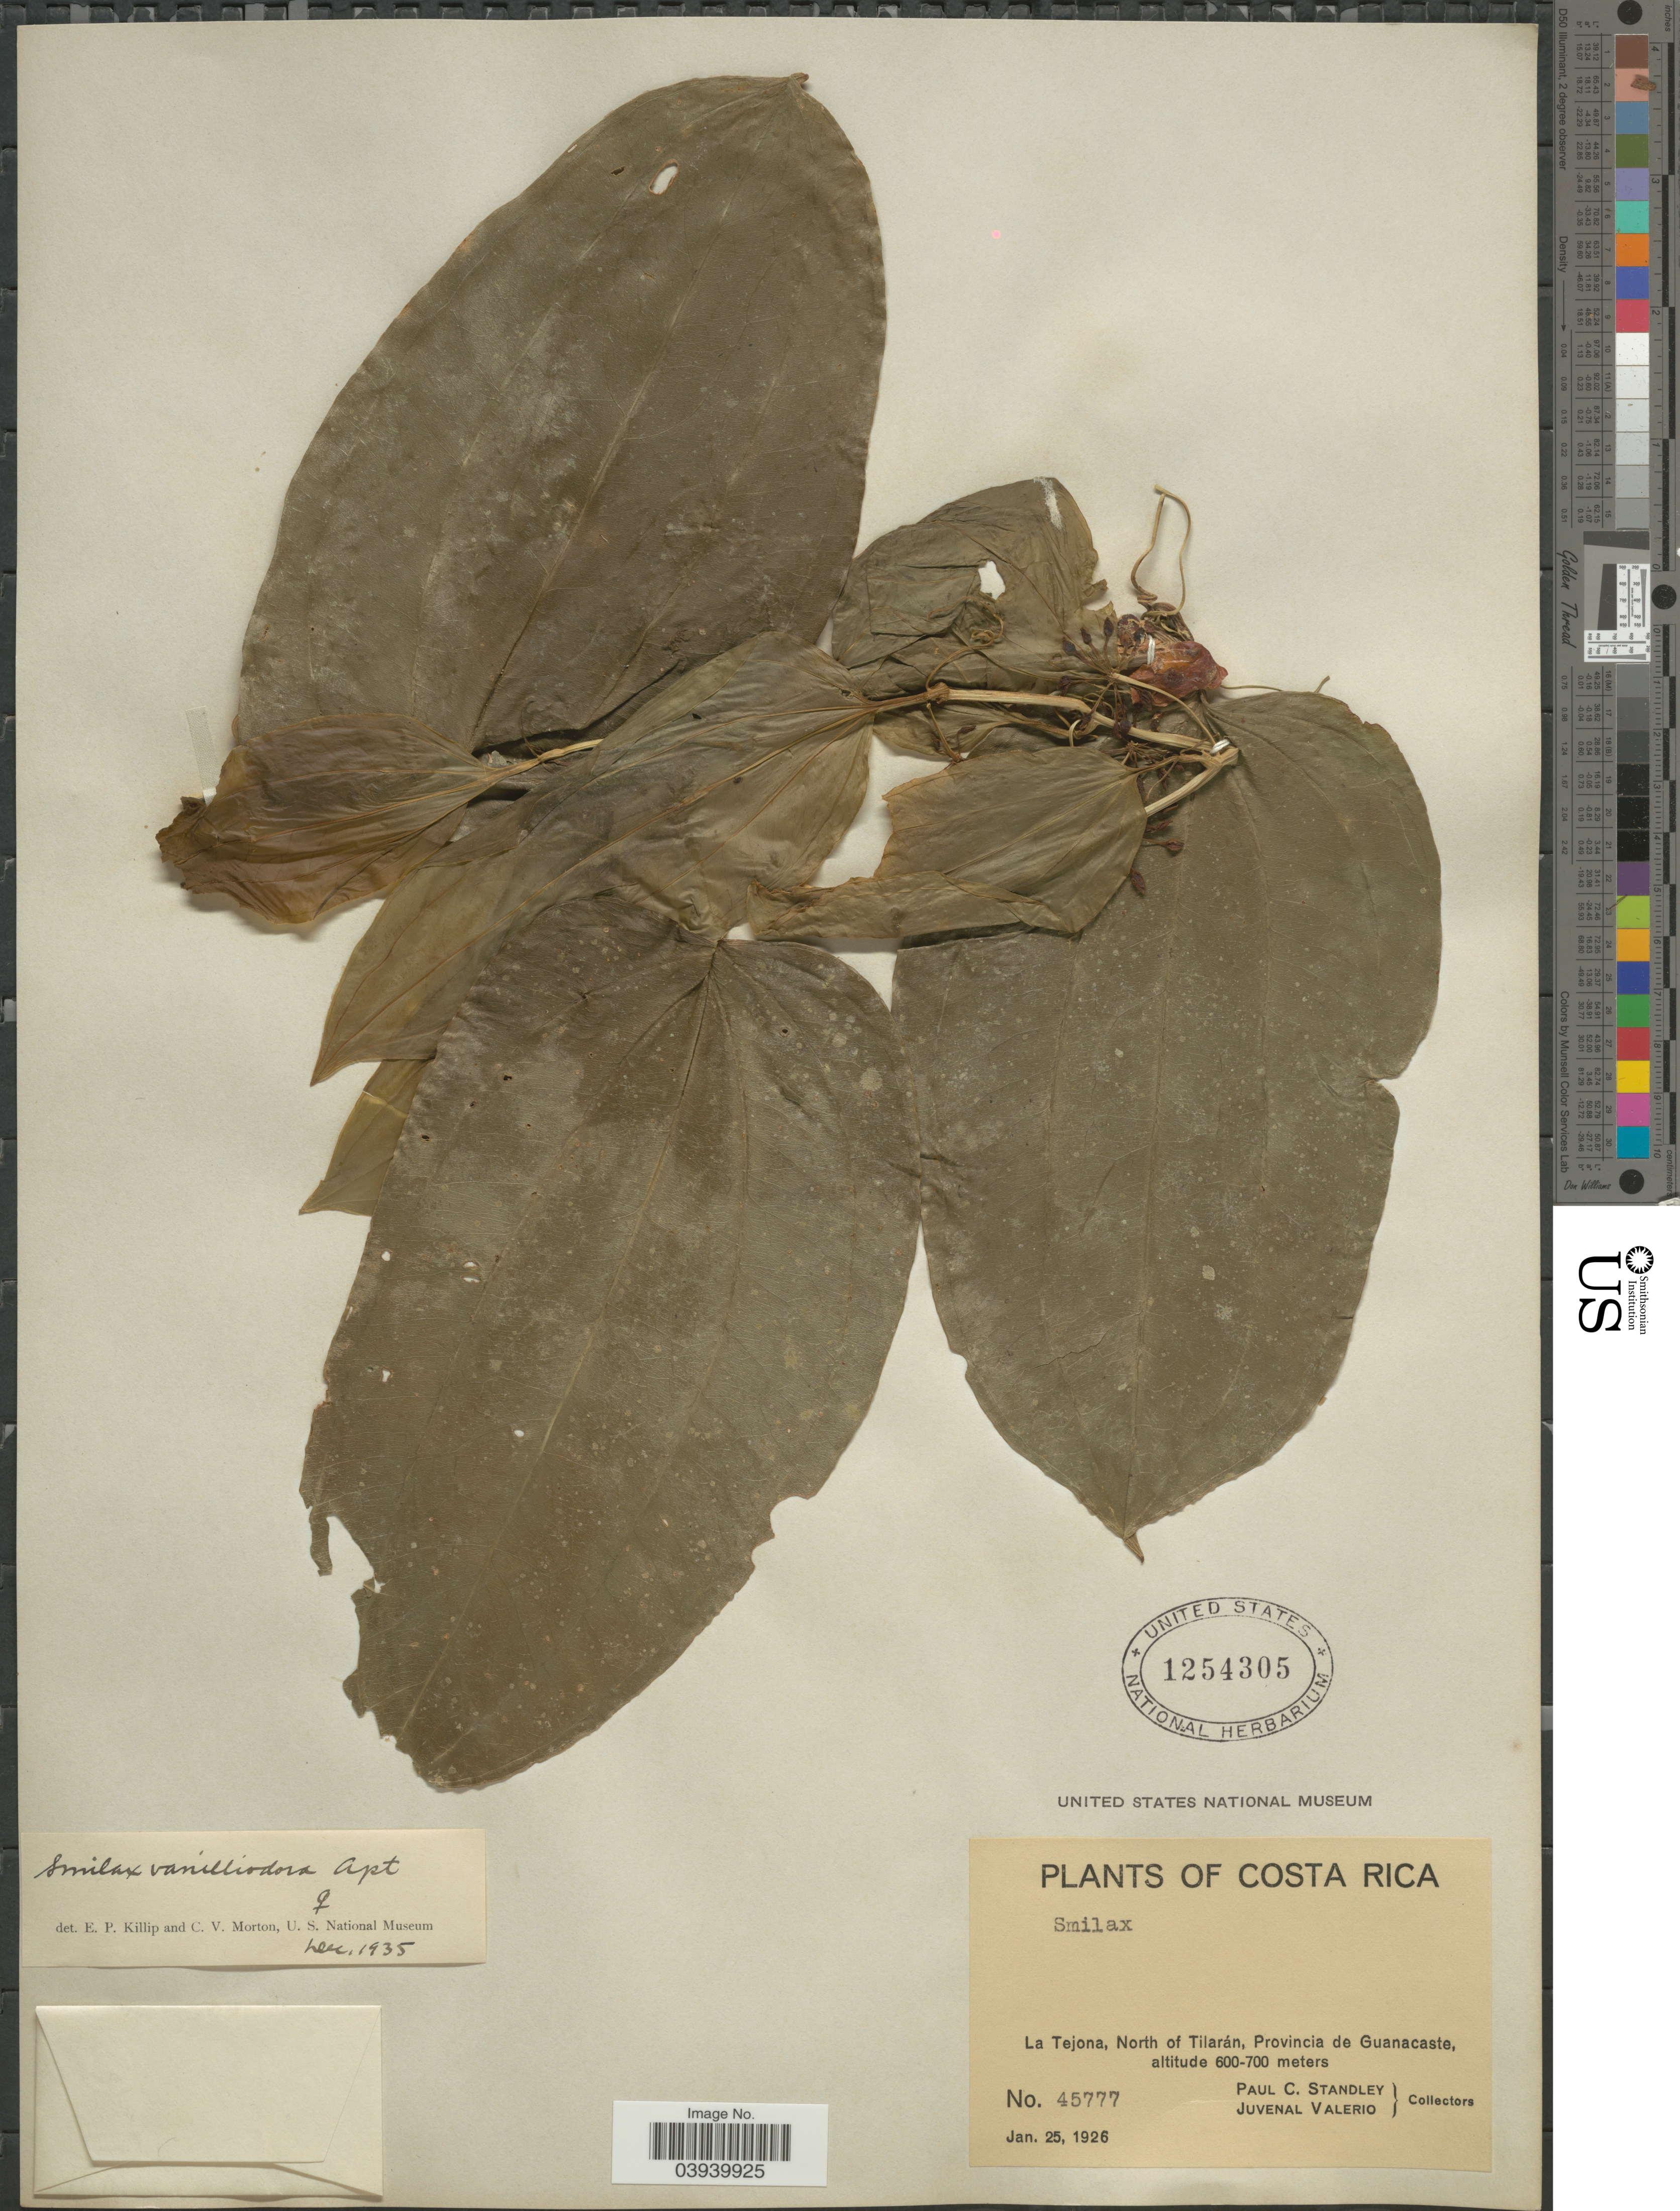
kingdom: Plantae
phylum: Tracheophyta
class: Liliopsida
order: Liliales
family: Smilacaceae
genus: Smilax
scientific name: Smilax vanilliodora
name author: F.W. Apt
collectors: P. C. Standley & J. Valerio R.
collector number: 45777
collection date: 1926-01-25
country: Costa Rica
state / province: Guanacaste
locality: La Tejona, North of Tilarán.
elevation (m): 600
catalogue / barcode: US 1254305